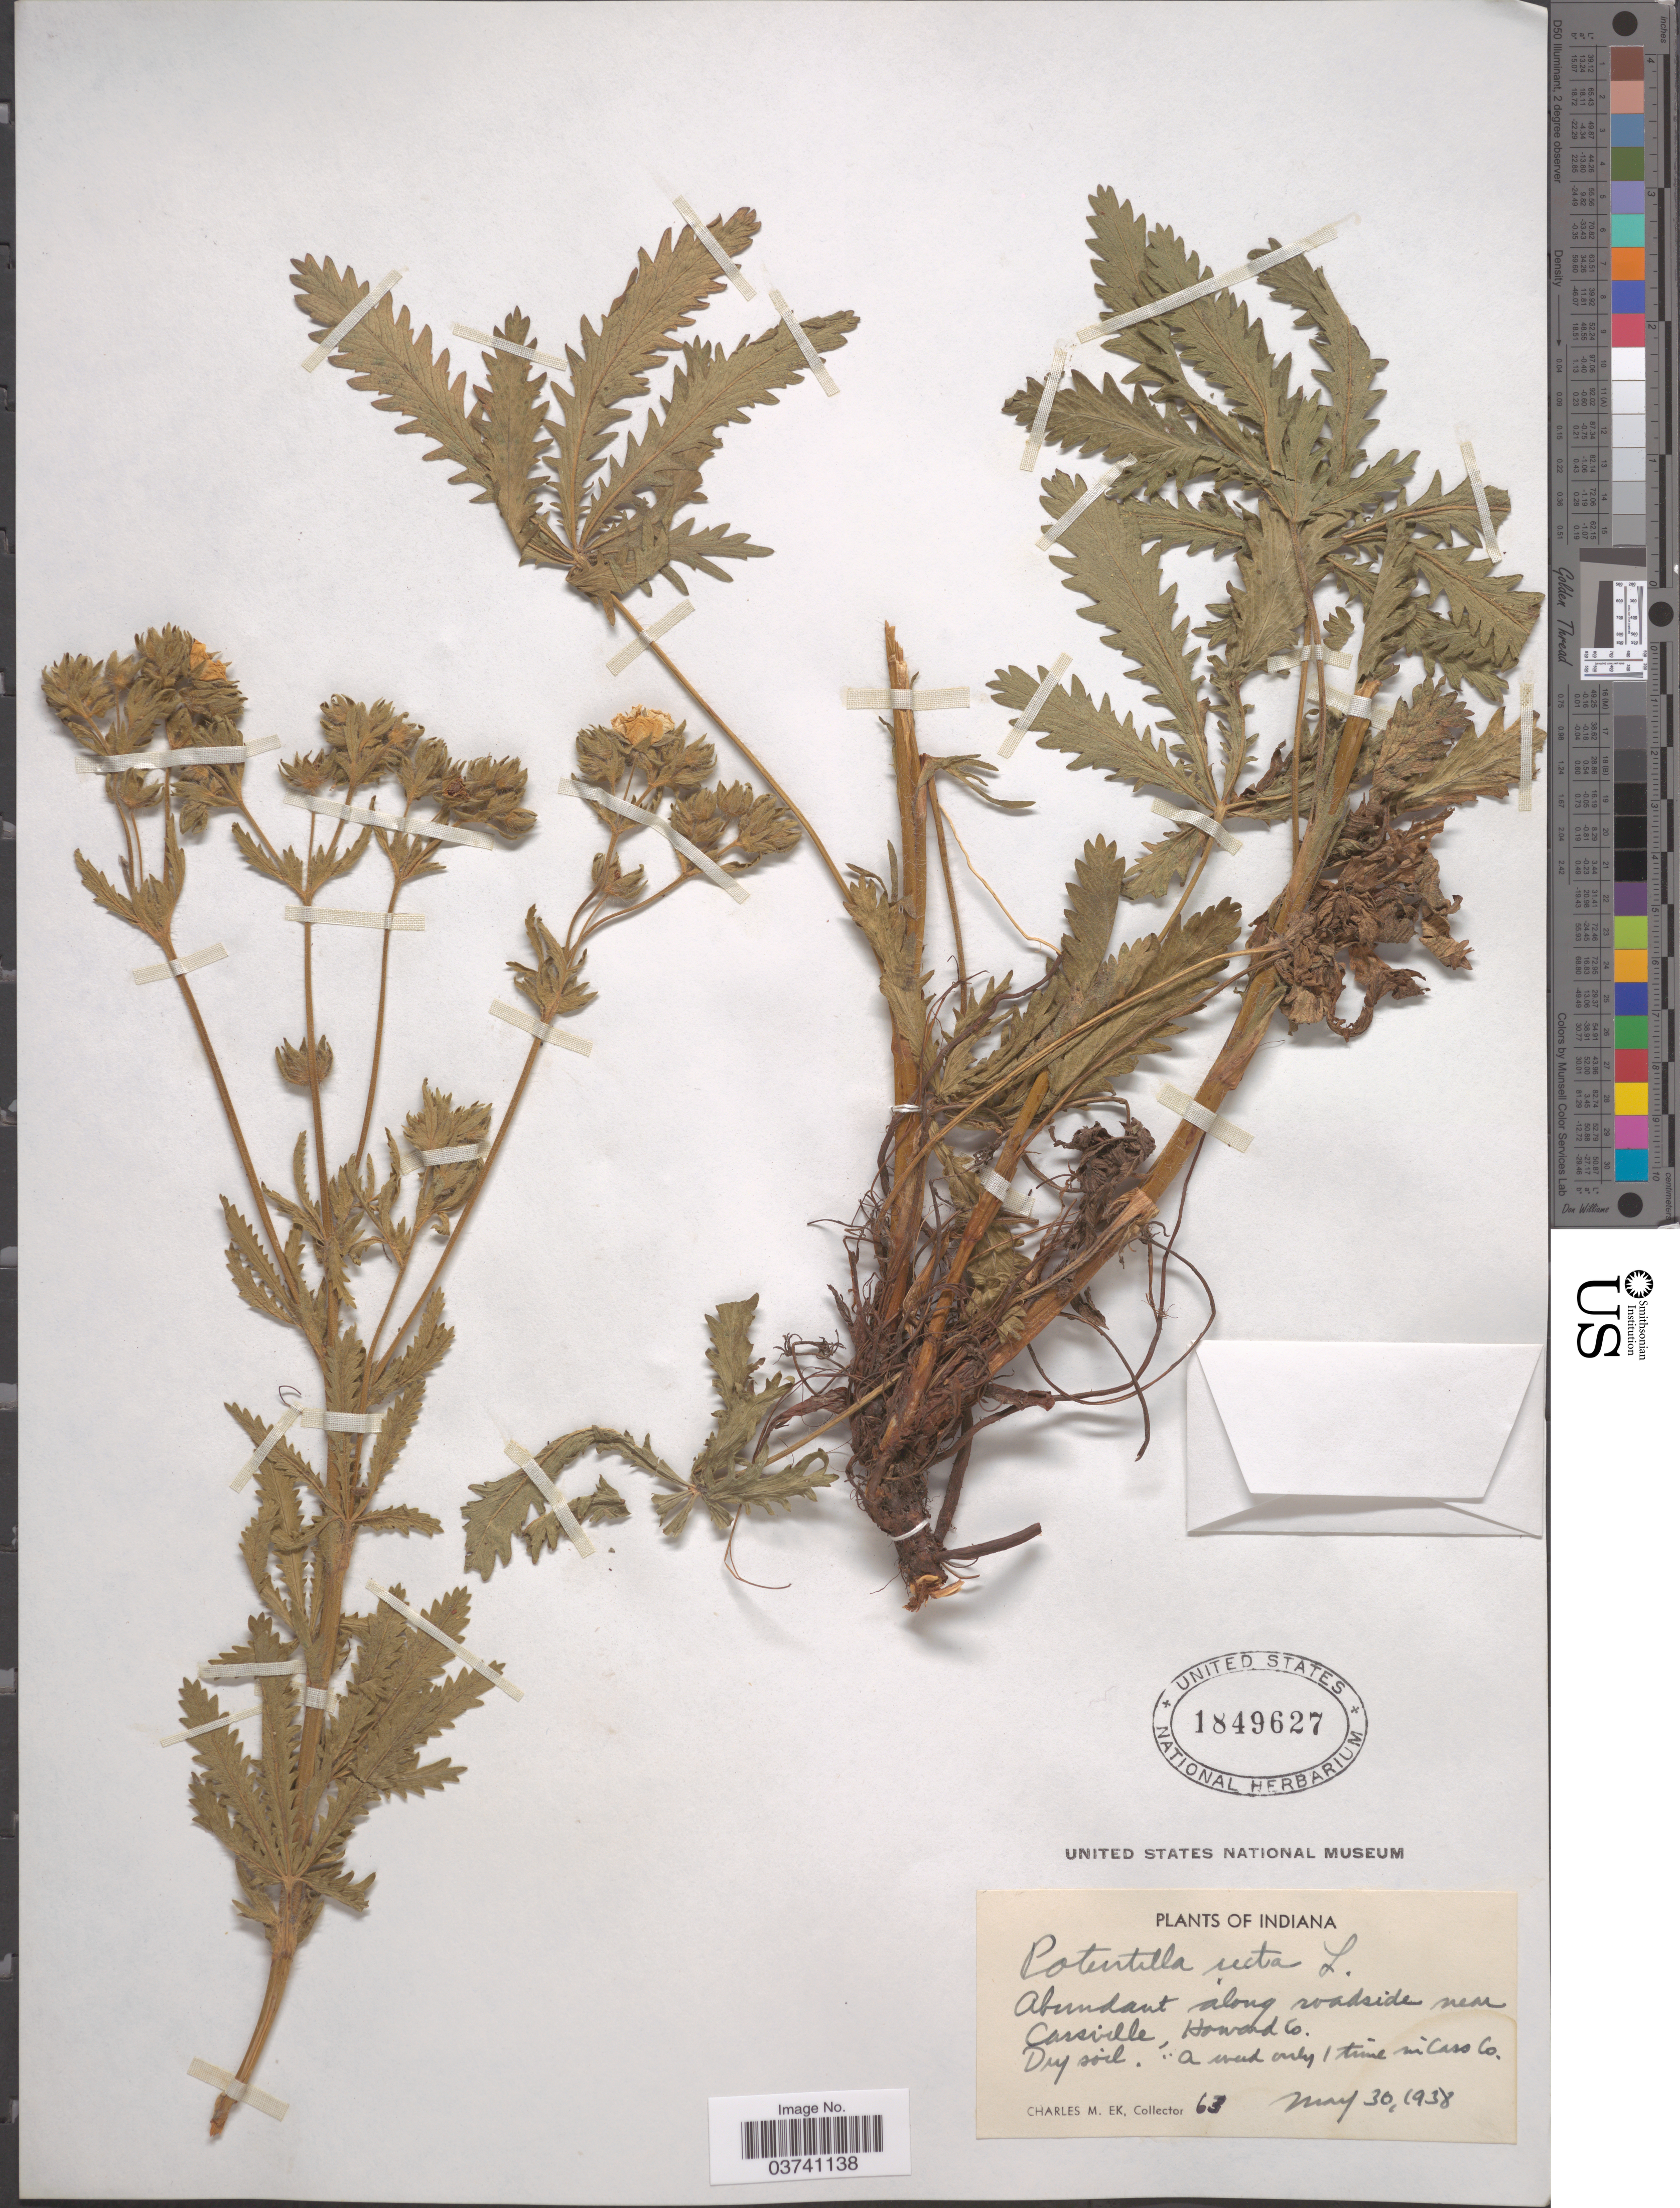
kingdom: Plantae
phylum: Tracheophyta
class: Magnoliopsida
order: Rosales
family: Rosaceae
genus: Potentilla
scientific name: Potentilla recta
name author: L.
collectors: C. Ek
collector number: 63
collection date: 1938-05-30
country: United States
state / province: Indiana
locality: Along roadside near Cassville, Howard Co.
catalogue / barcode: US 1849627